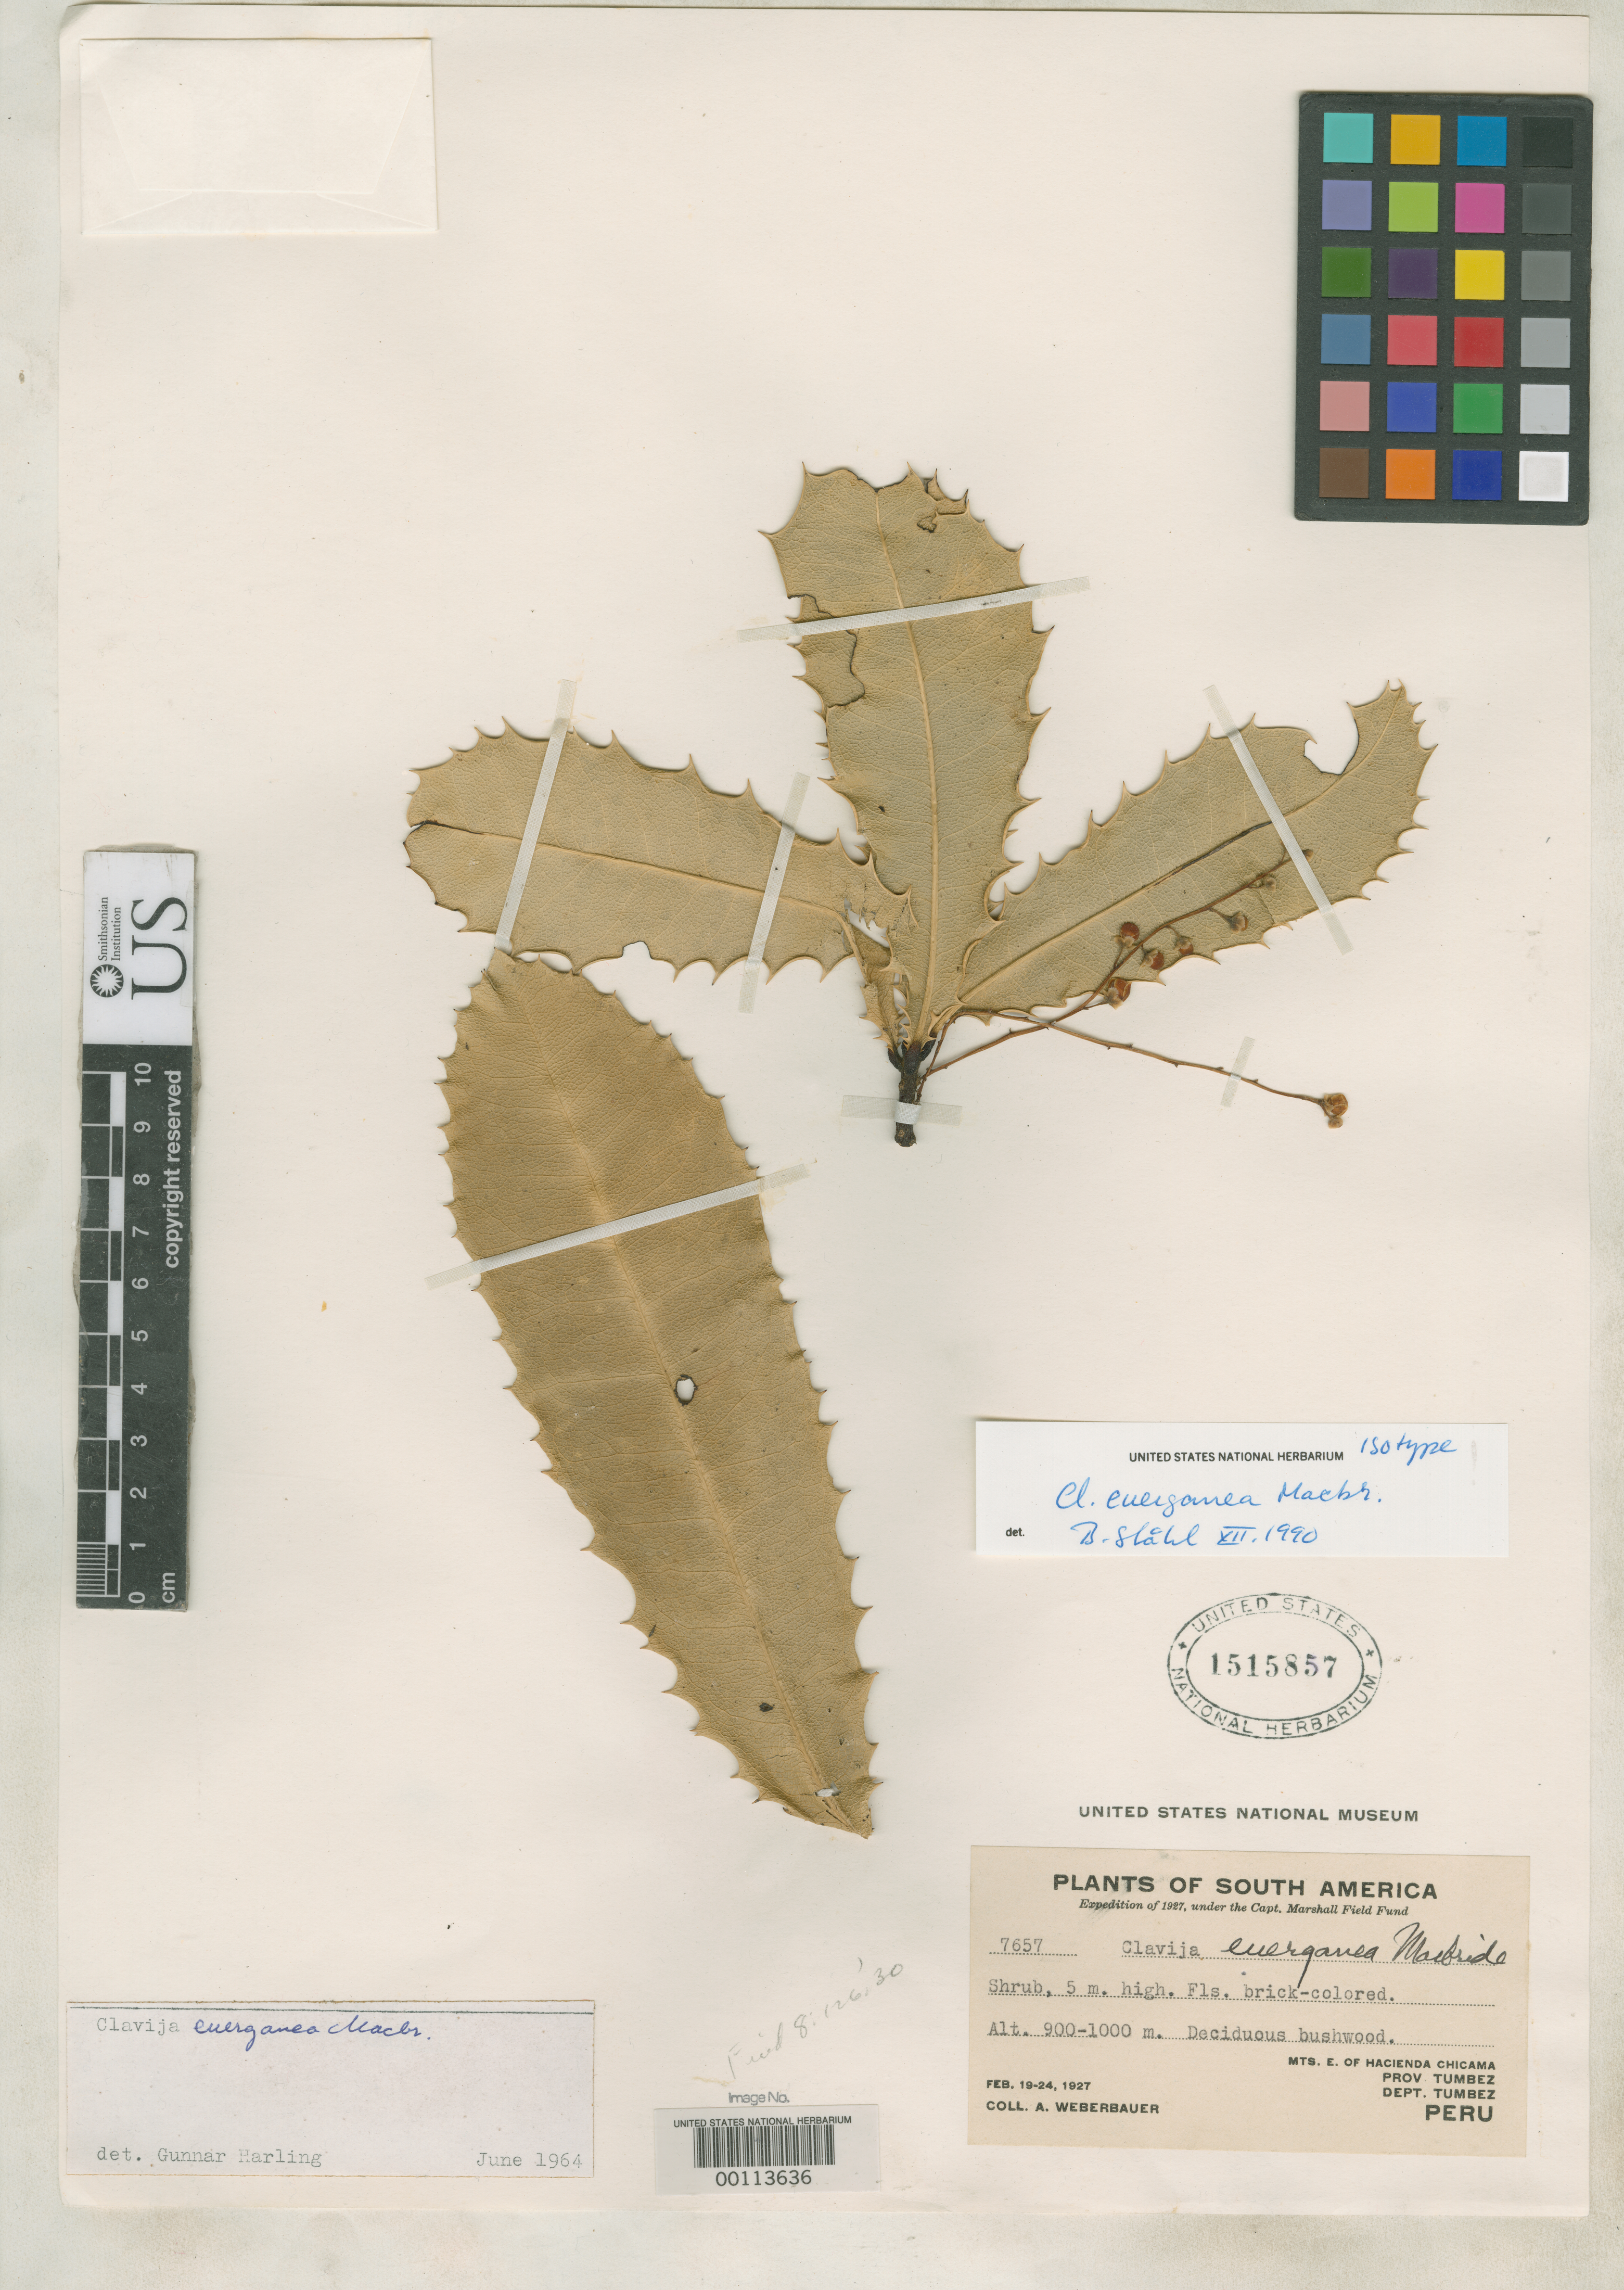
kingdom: Plantae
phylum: Tracheophyta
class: Magnoliopsida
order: Ericales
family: Primulaceae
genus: Clavija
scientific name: Clavija euerganea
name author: J.F. Macbr.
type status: Isotype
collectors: A. Weberbauer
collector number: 7657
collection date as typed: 19 Feb 1927 to 24 Feb 1927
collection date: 1927-02-19/1927-02-24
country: Peru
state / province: Tumbes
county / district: Tumbes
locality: Mountains E of Hacienda Chicama.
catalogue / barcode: US 1515857